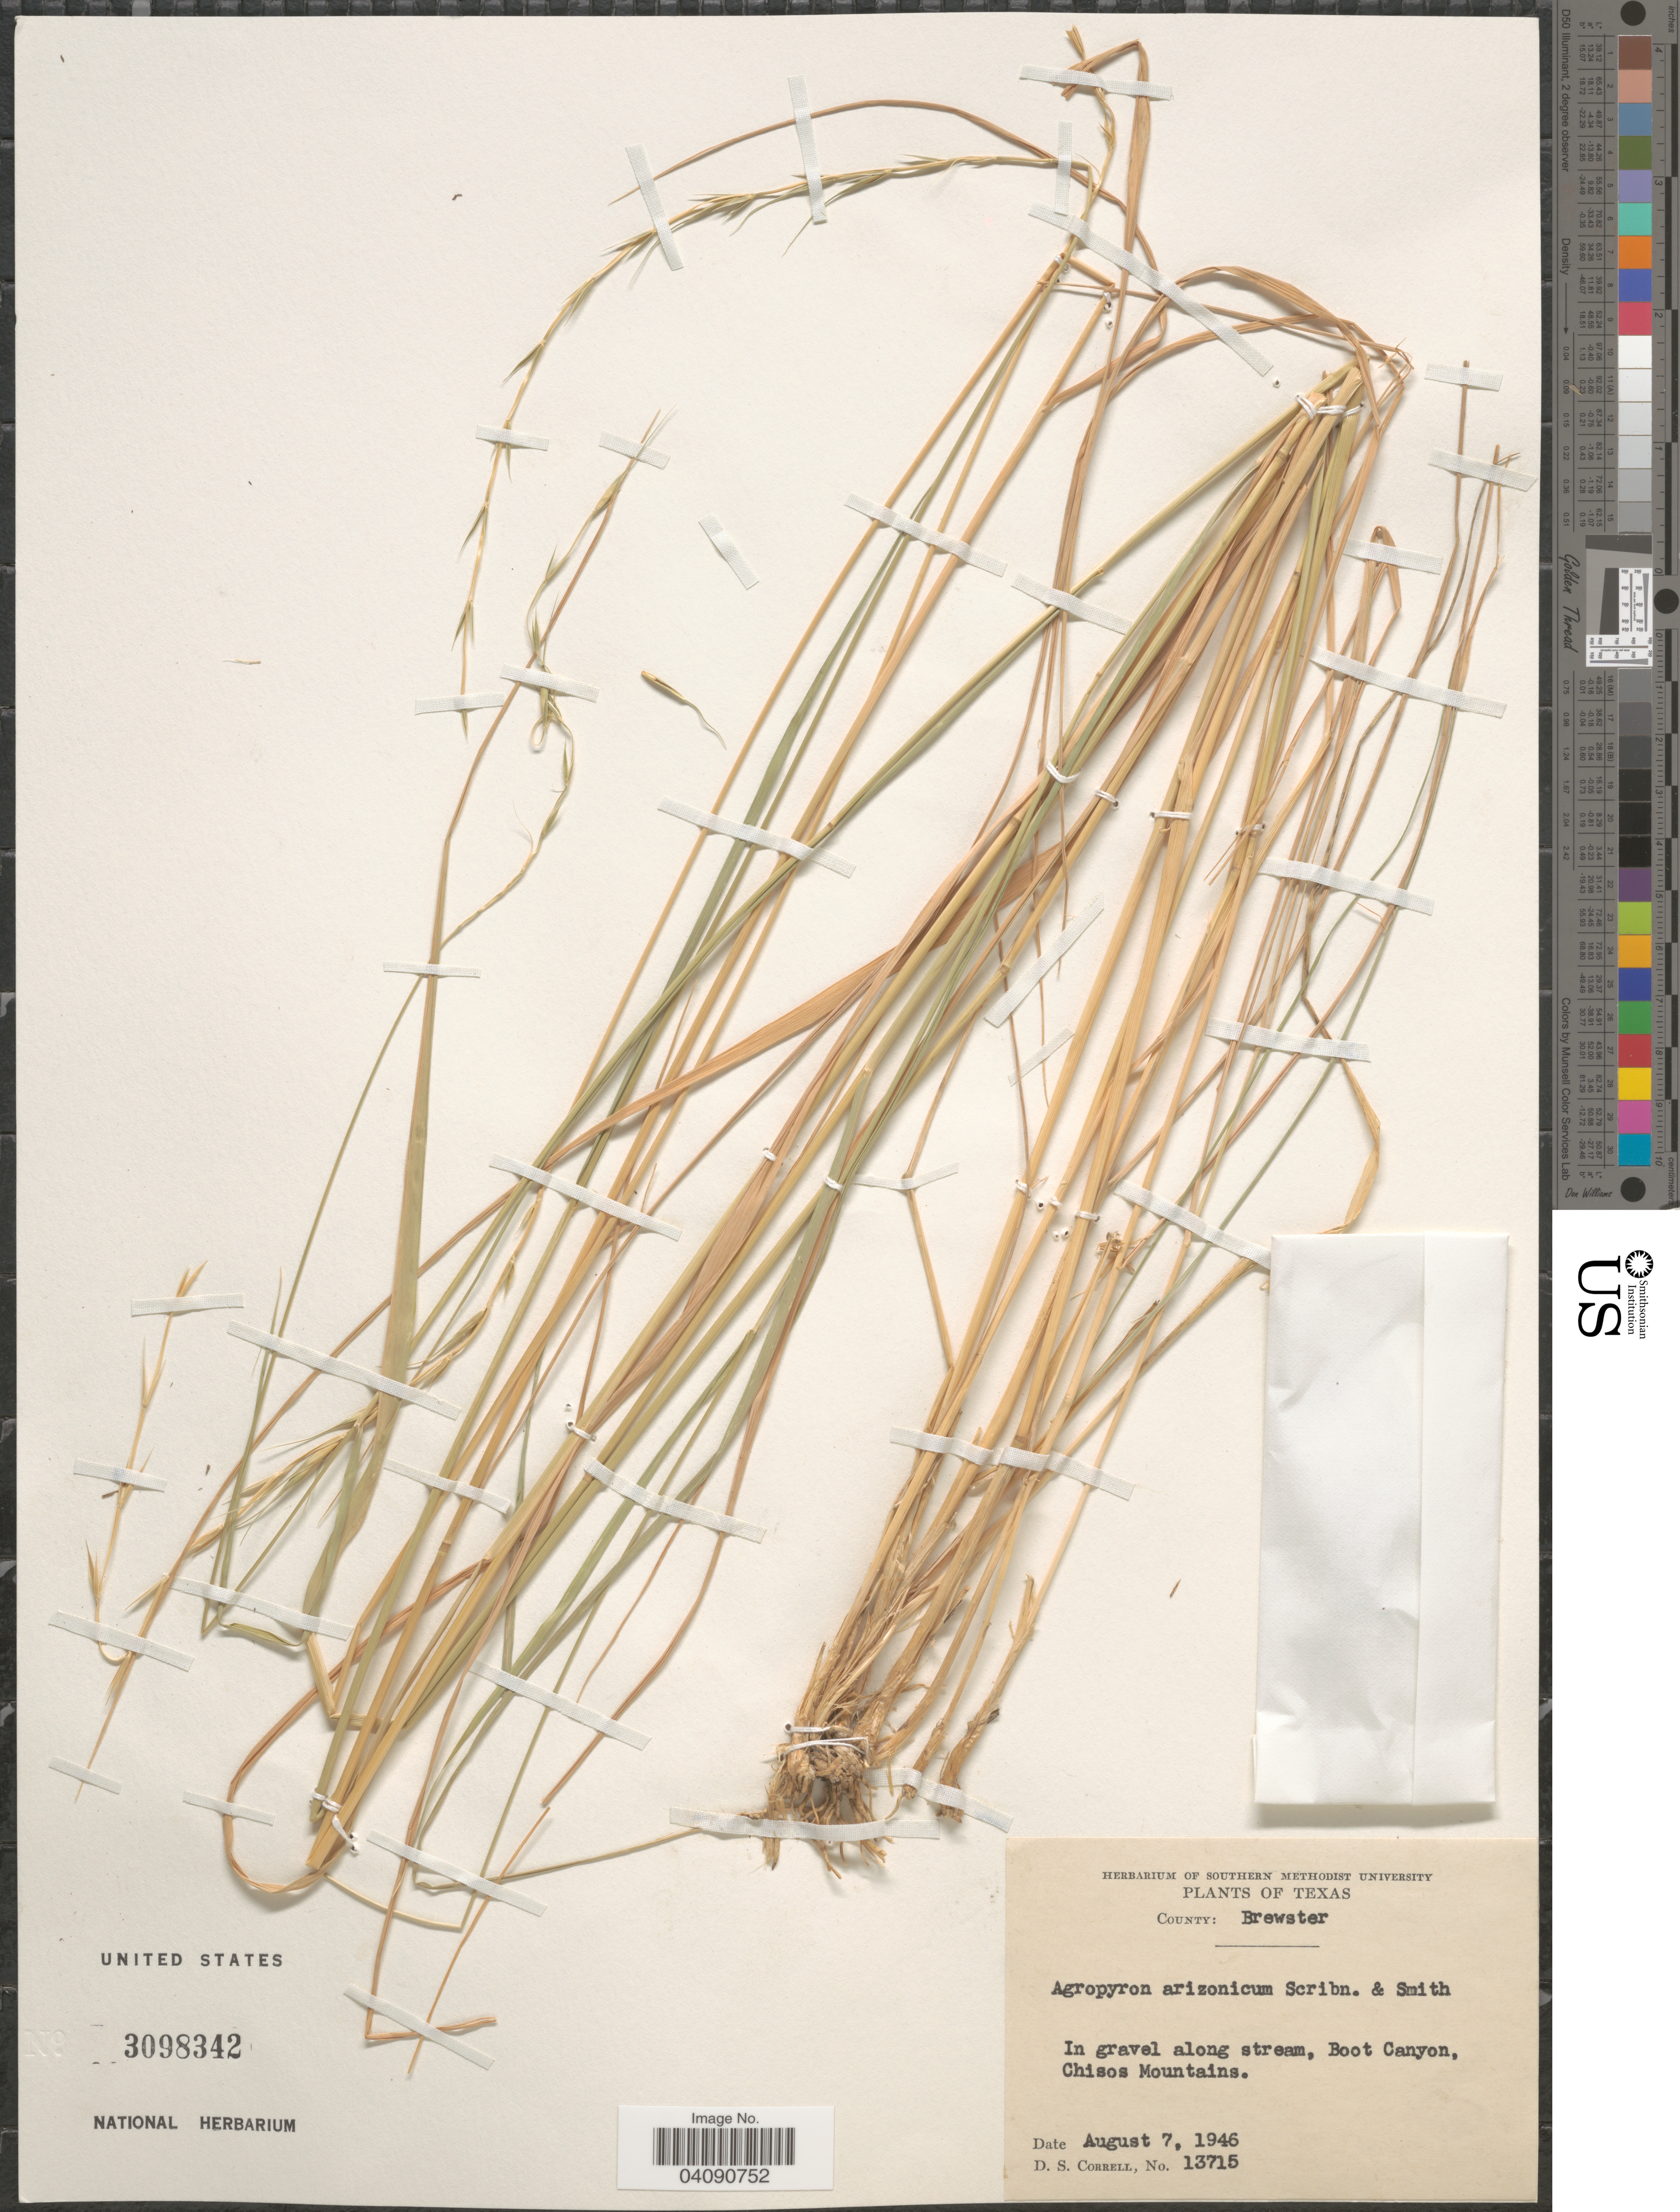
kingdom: Plantae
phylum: Tracheophyta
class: Liliopsida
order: Poales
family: Poaceae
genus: Elymus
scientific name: Elymus arizonicus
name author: (Scribn. & J.G. Sm.) Gould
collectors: D. S. Correll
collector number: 13715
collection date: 1946-08-07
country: United States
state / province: Texas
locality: County: Brewster. In gravel along stream, Boot Canyon, Chisos Mountains.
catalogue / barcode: US 3098342